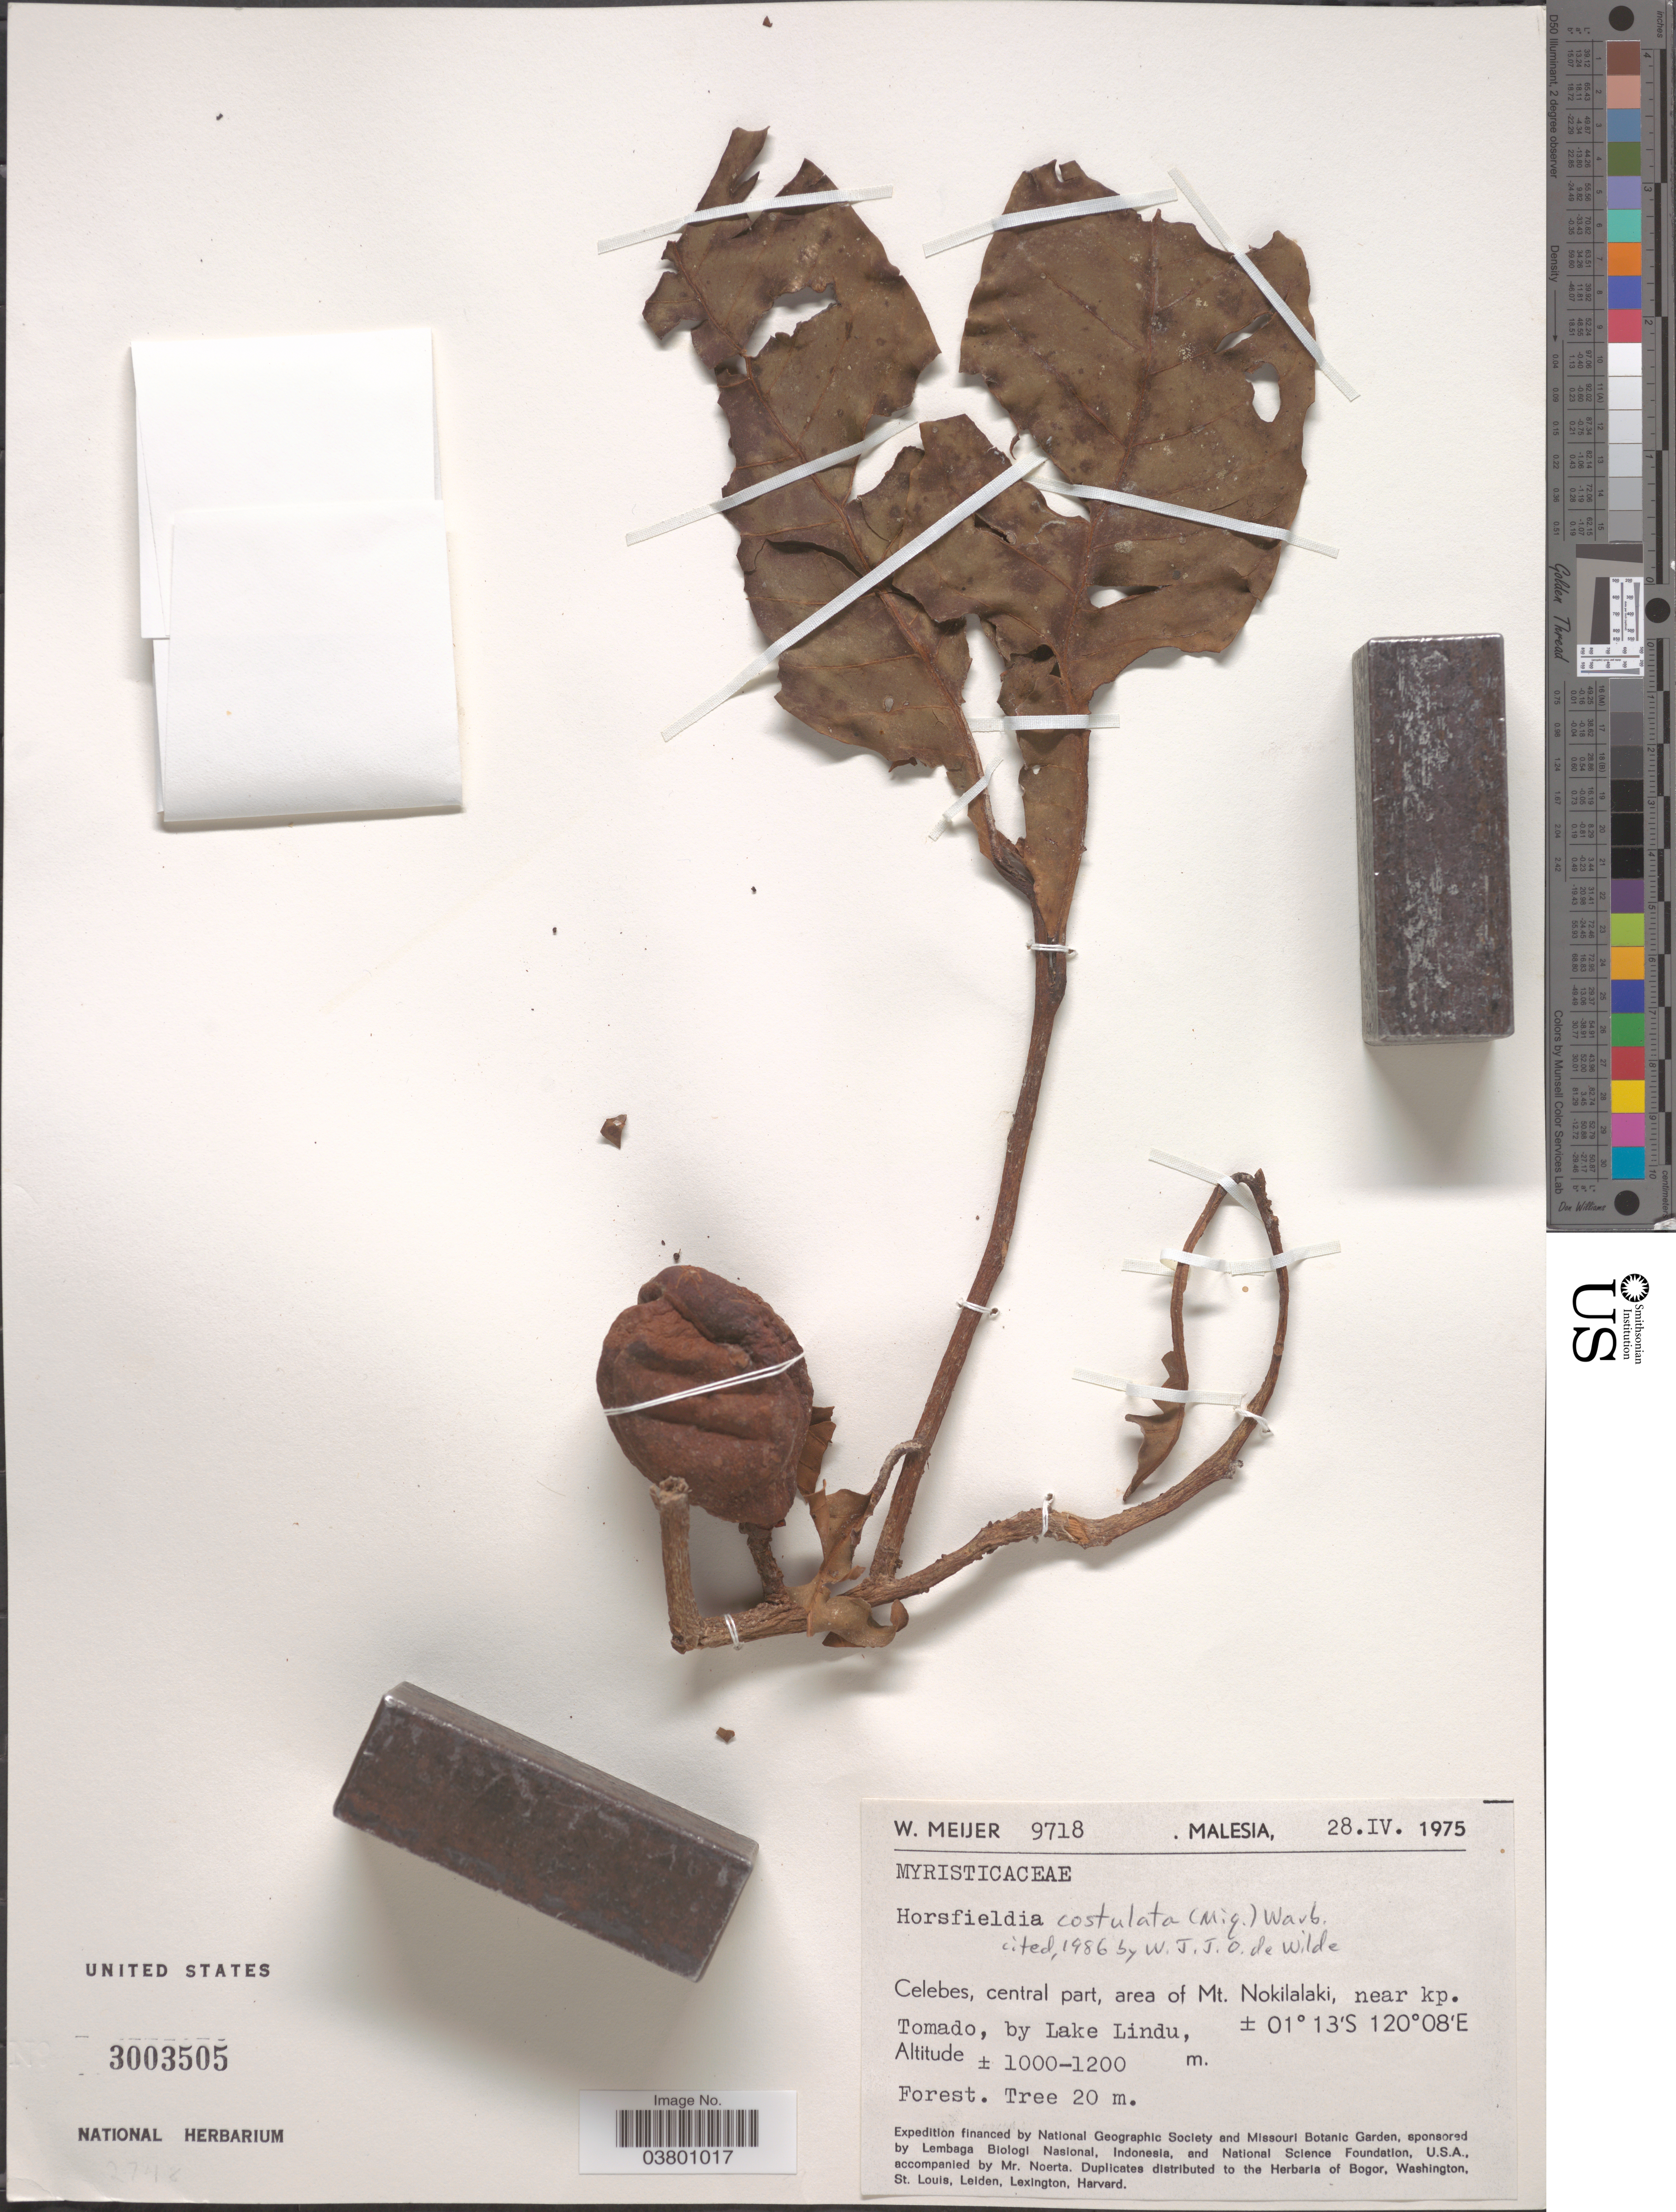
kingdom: Plantae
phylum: Tracheophyta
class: Magnoliopsida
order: Magnoliales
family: Myristicaceae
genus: Horsfieldia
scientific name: Horsfieldia costulata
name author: (Miq.) Warb.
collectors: W. Meijer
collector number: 9718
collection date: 1975-04-28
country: Malaysia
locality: Malesia. Celebes, central part, area of Mt. Nokilalaki, near kp. Tomado, by Lake Lindu.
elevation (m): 1000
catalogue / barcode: US 3003505